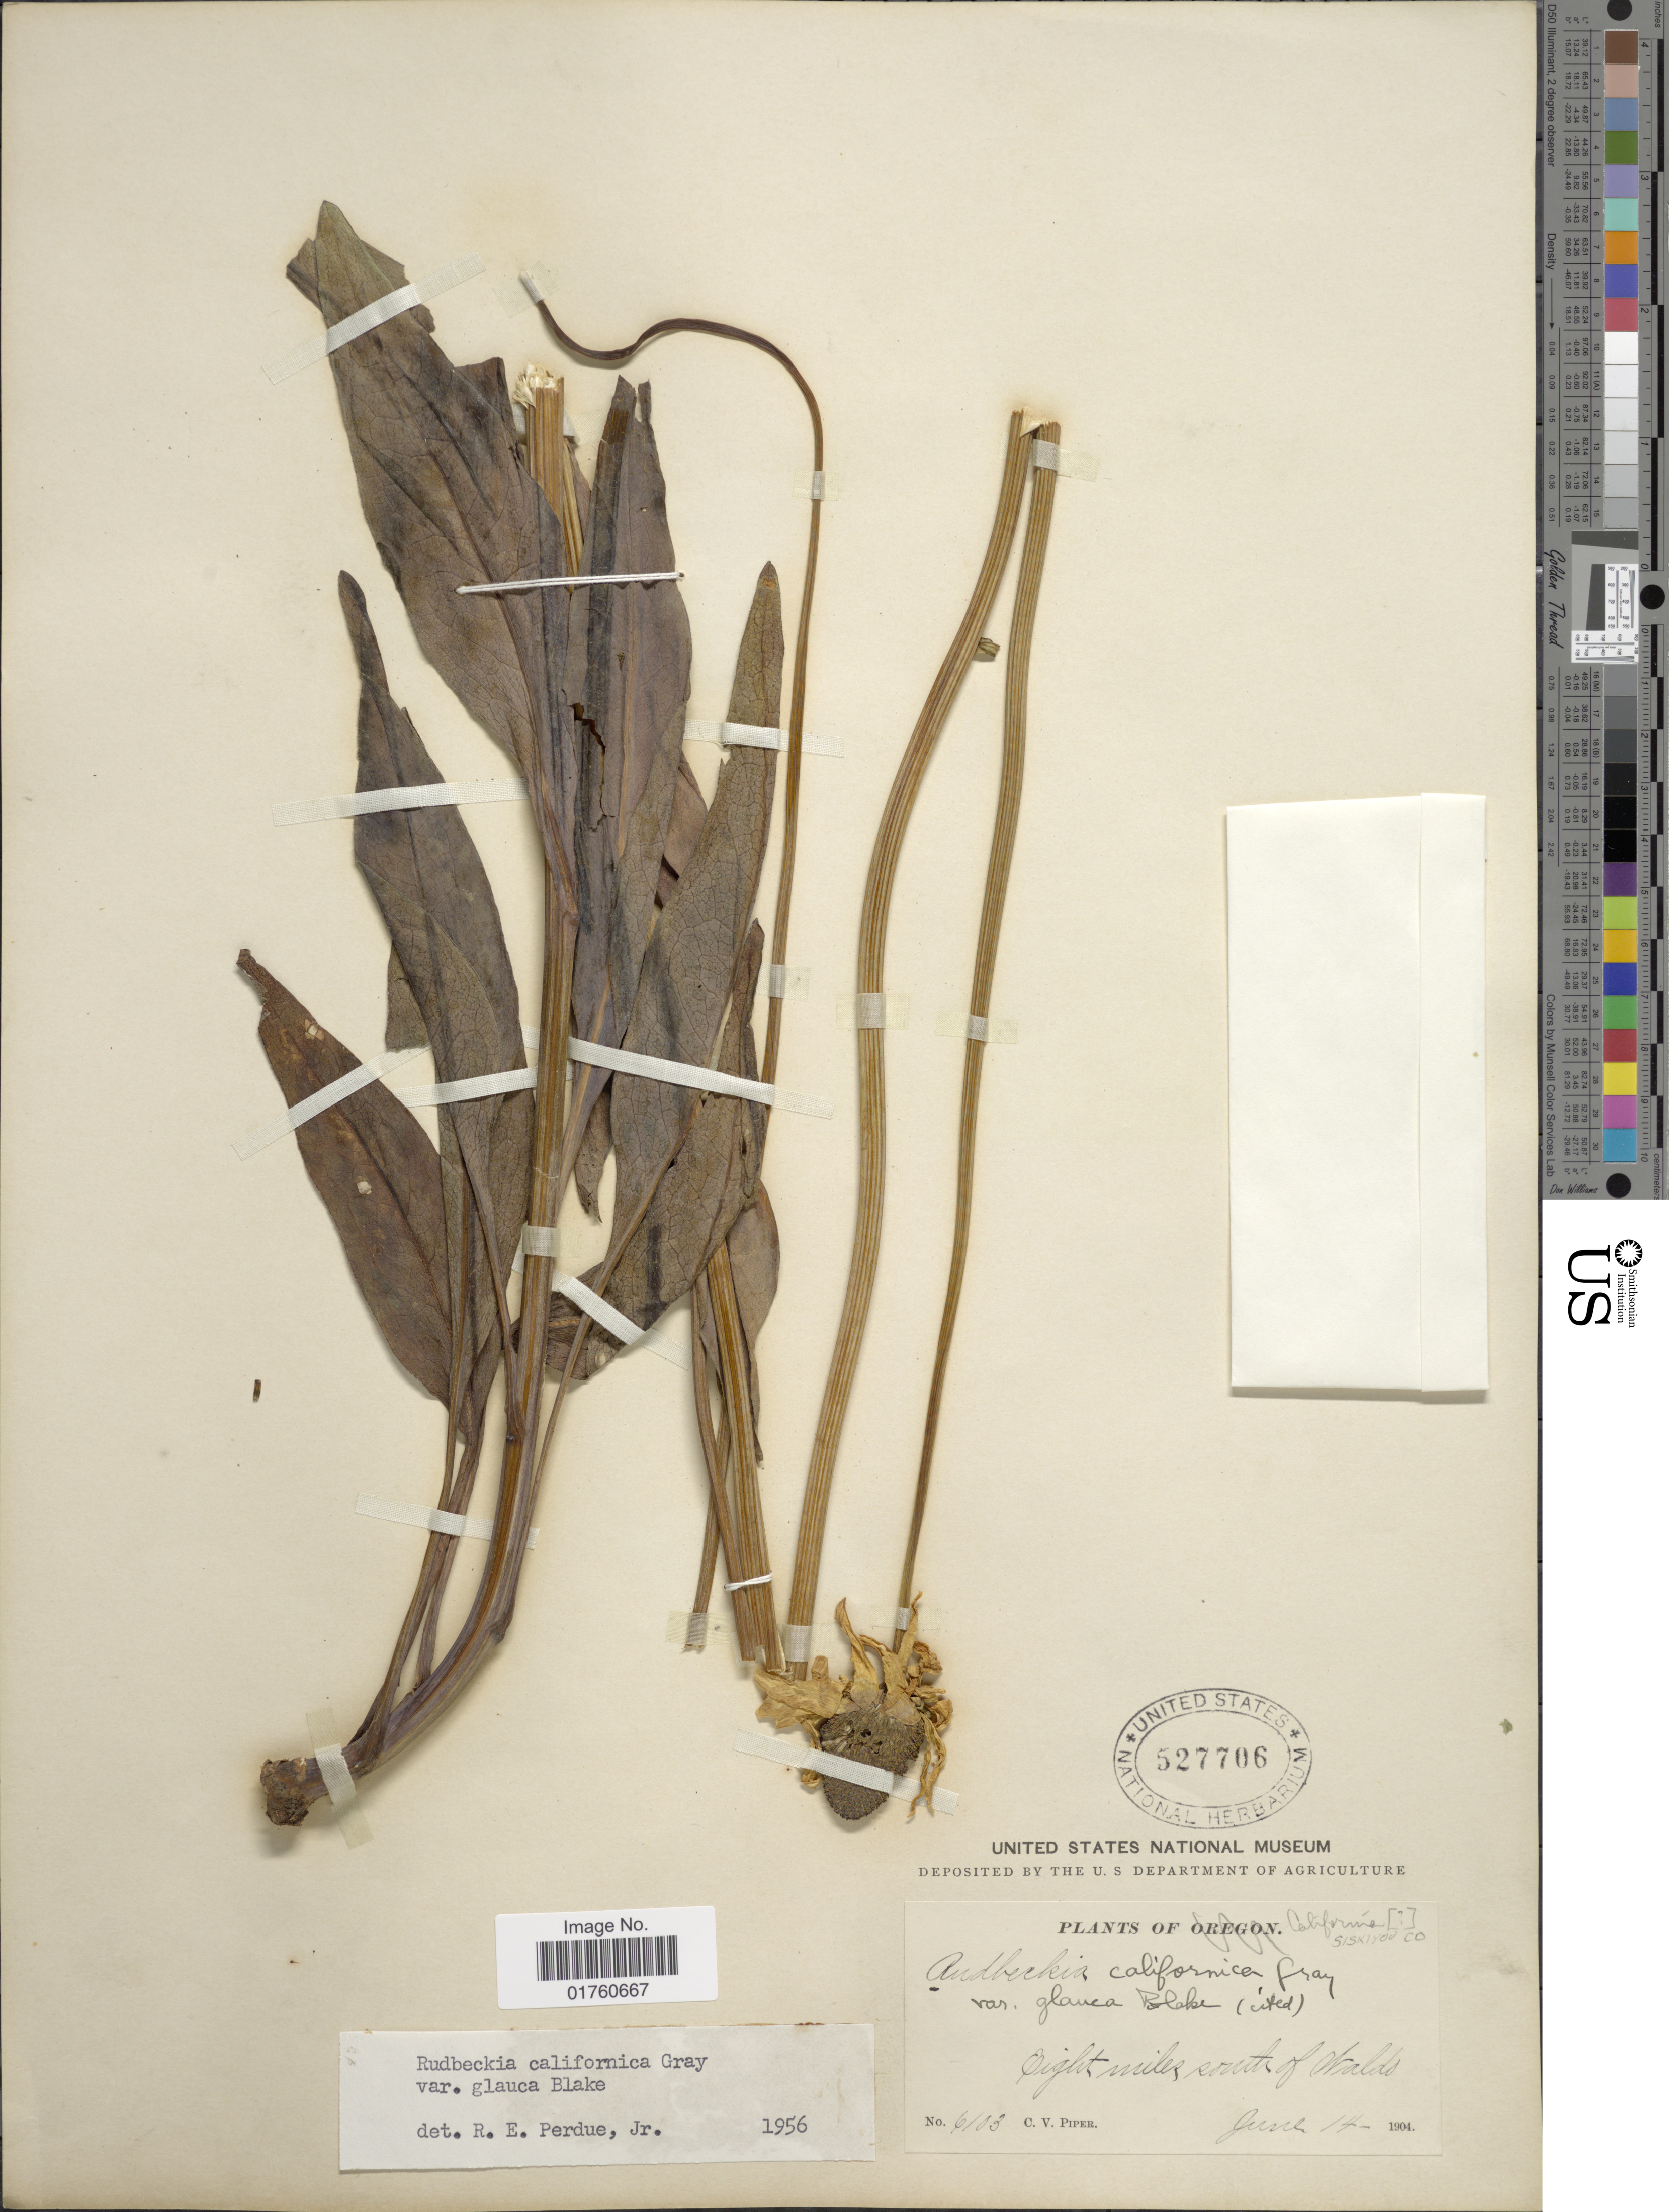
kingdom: Plantae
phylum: Tracheophyta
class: Magnoliopsida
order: Asterales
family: Asteraceae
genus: Rudbeckia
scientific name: Rudbeckia californica var. glauca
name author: S.F. Blake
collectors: C. V. Piper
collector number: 6103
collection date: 1904-06-14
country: United States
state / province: California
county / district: Siskiyou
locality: Siskiyou Co, Eight miles south of Waldo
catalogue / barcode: US 527706